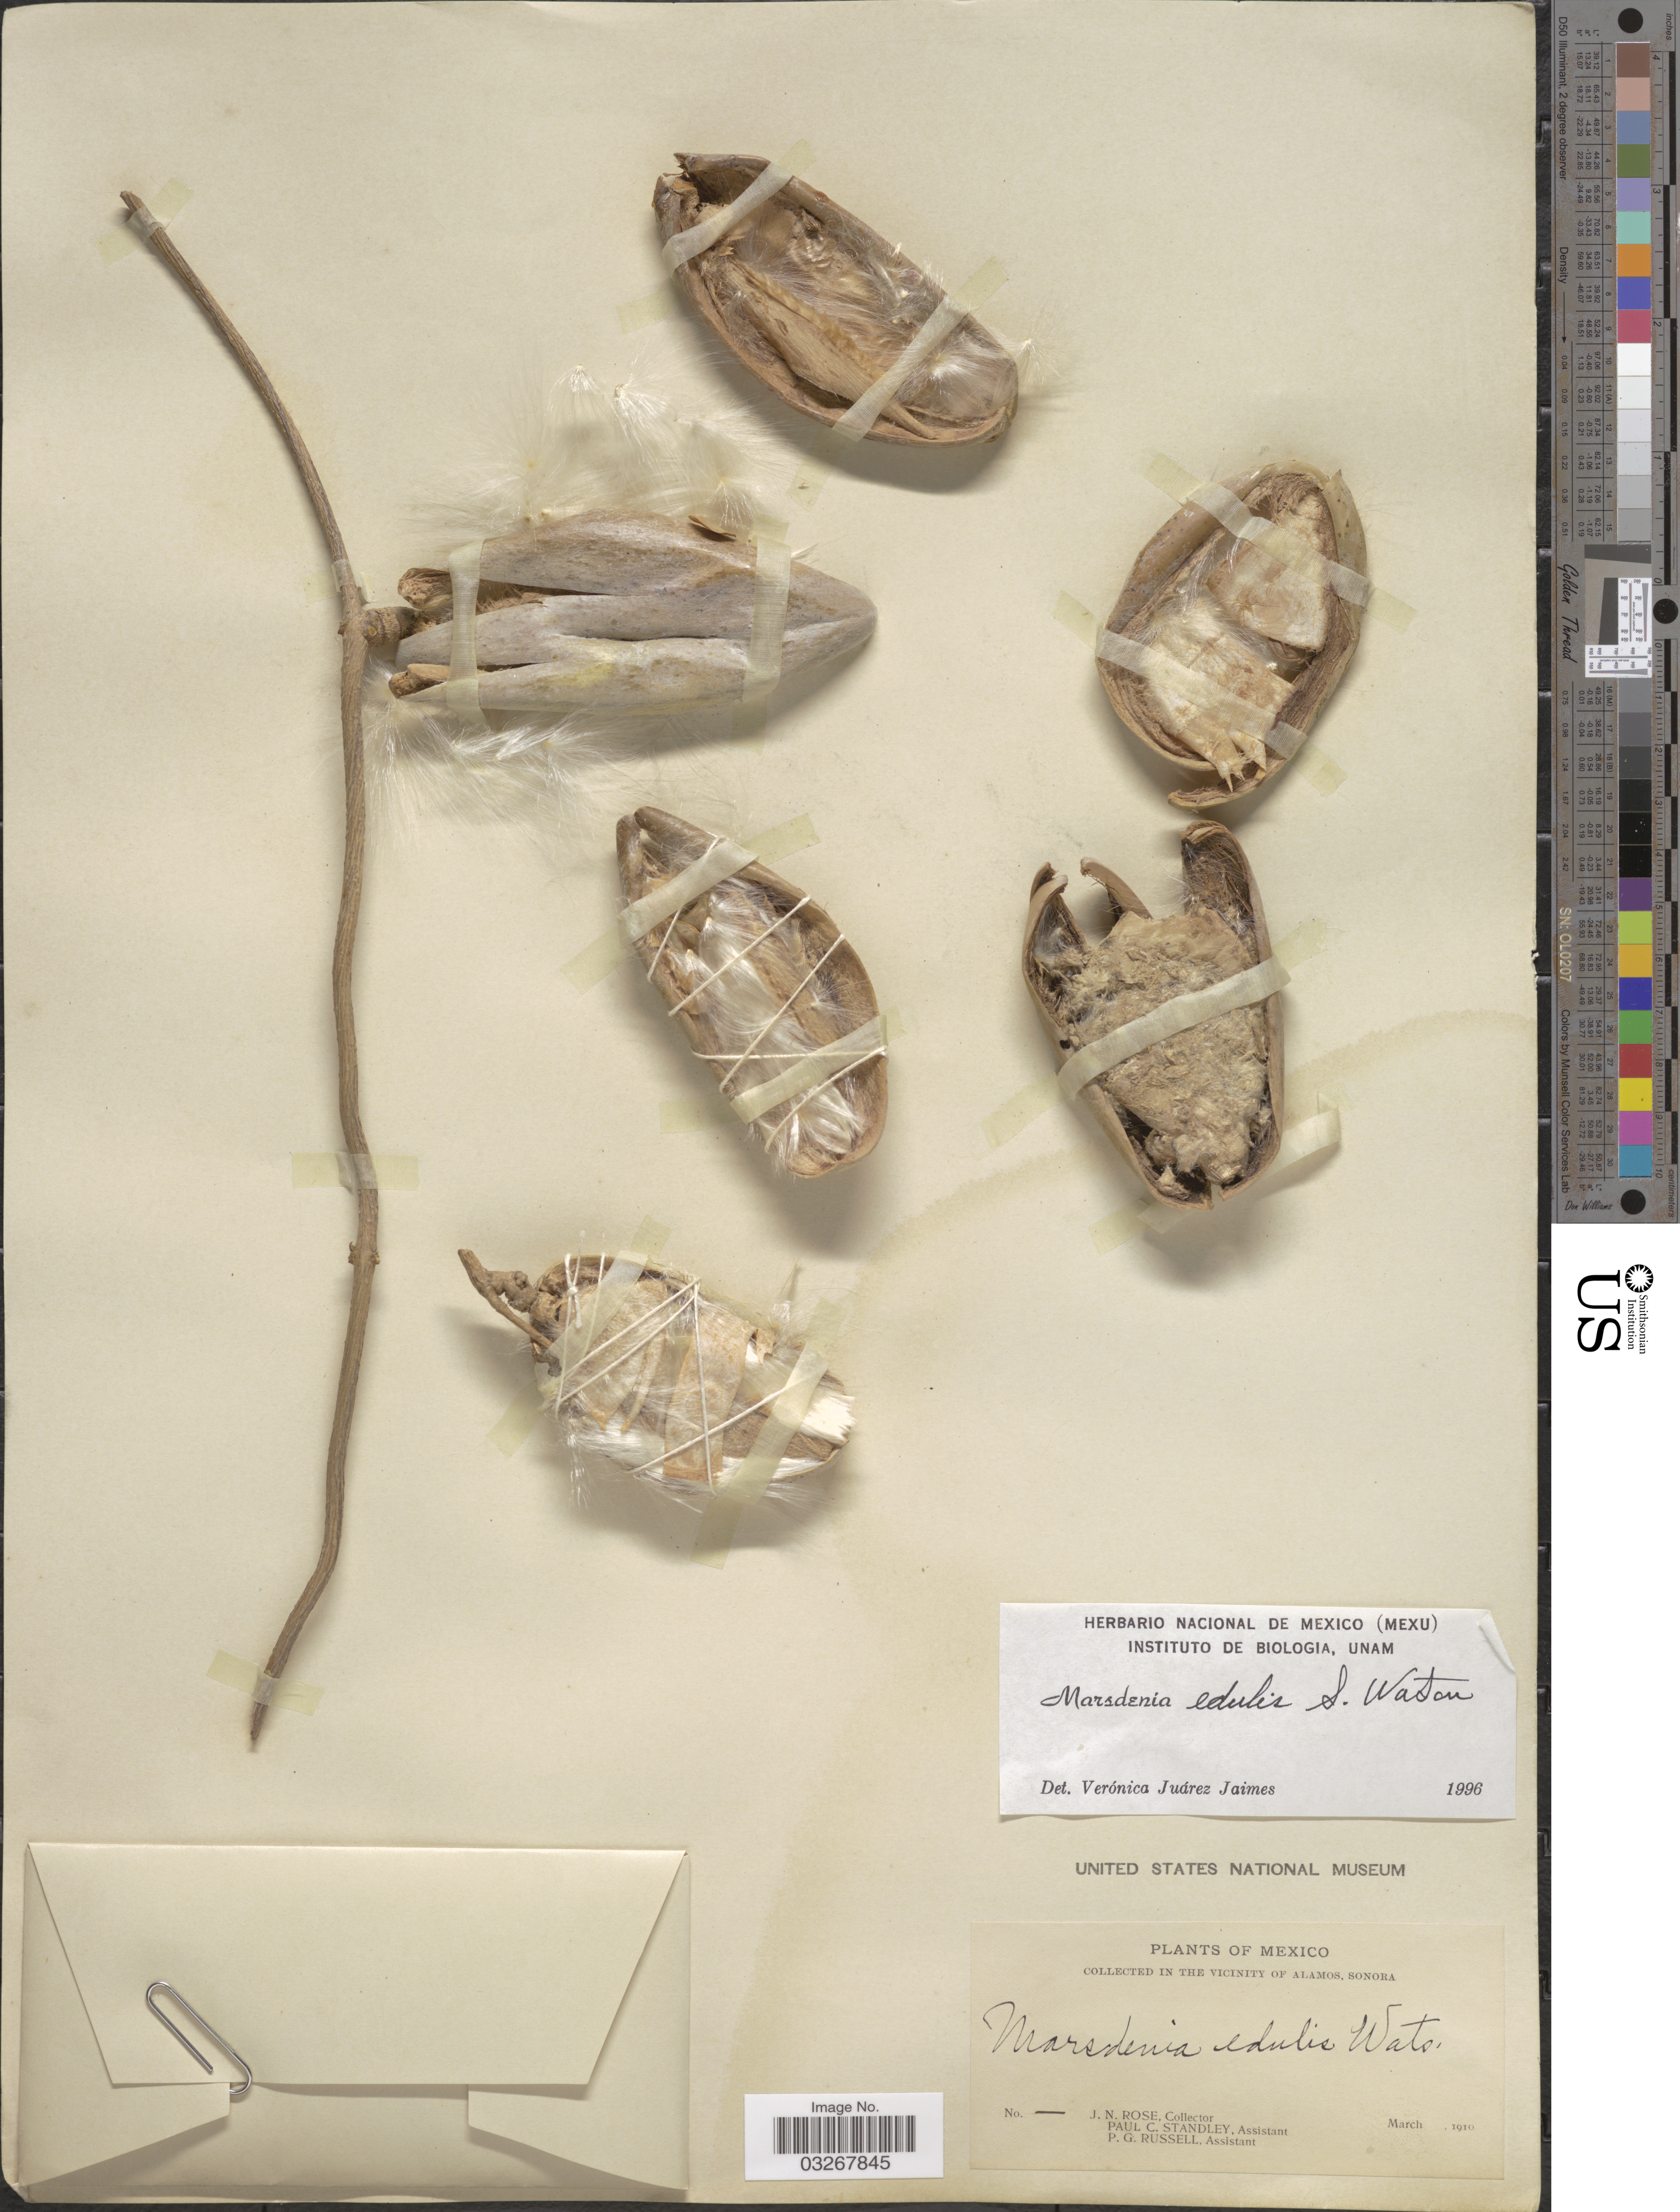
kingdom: Plantae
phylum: Tracheophyta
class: Magnoliopsida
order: Gentianales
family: Apocynaceae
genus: Marsdenia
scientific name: Marsdenia edulis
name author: S. Watson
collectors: J. N. Rose, P. C. Standley & P. G. Russell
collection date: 1910-03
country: Mexico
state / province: Sonora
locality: Vicinity of Alamos.